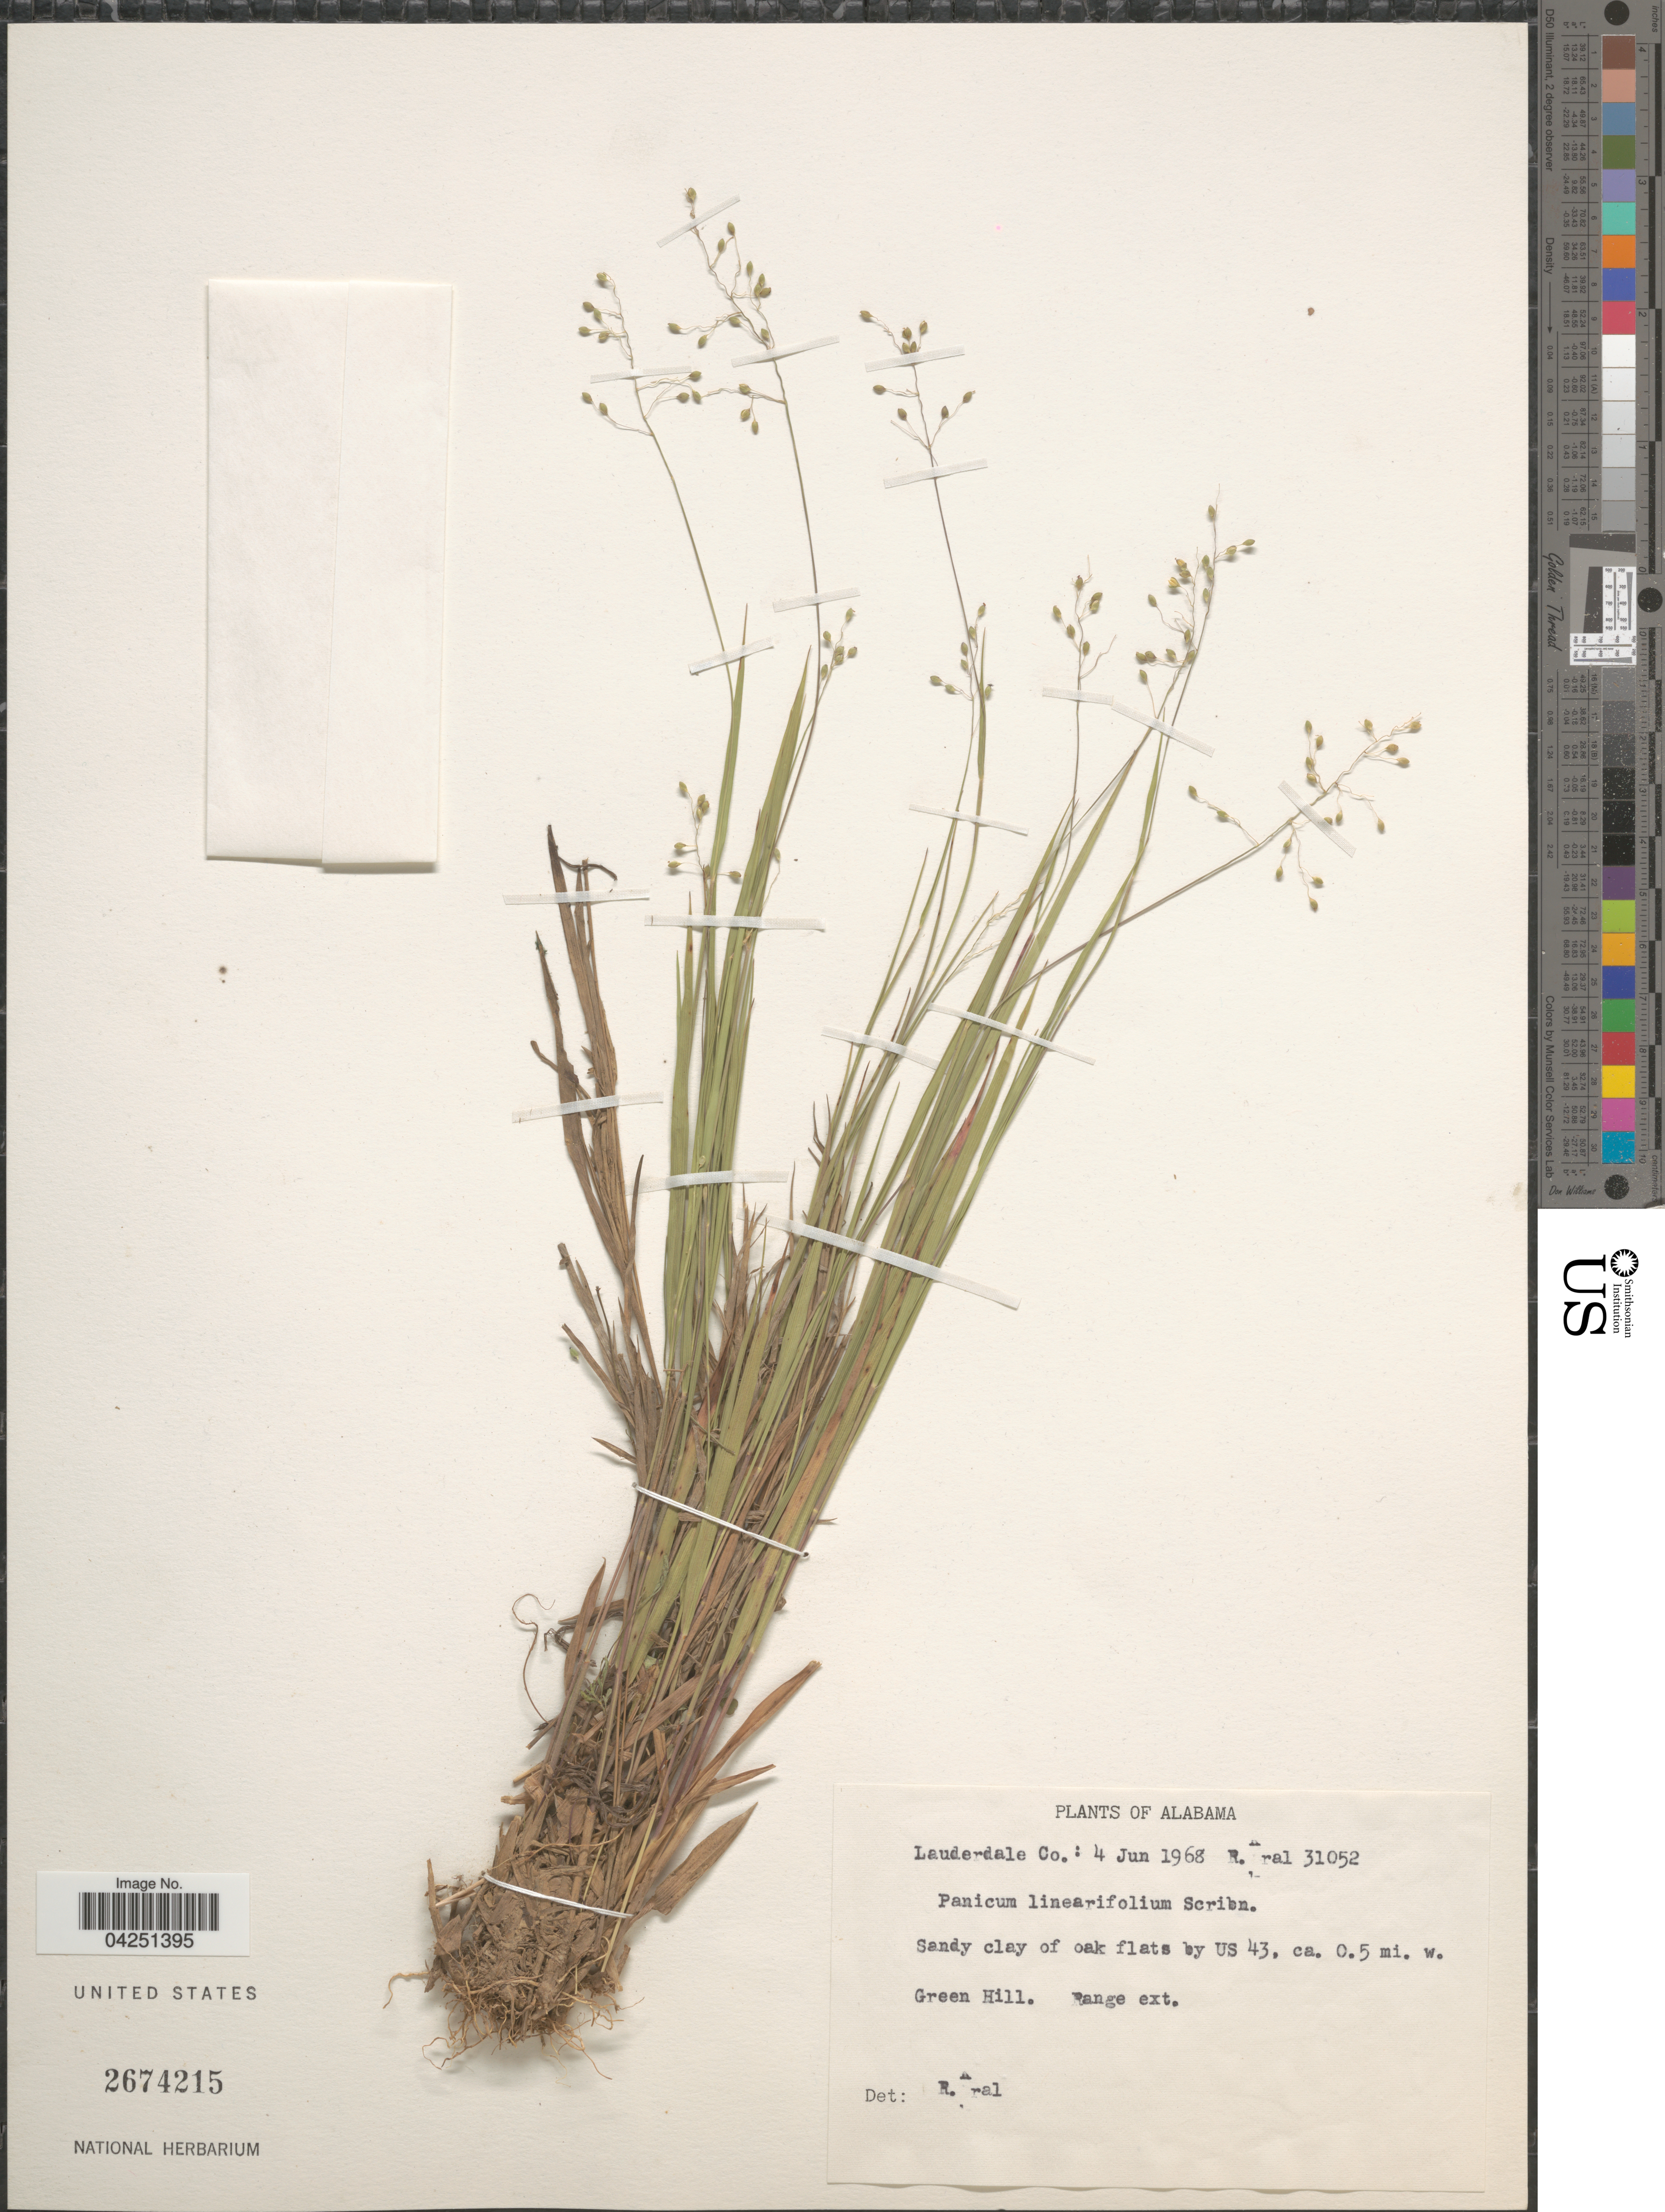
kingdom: Plantae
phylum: Tracheophyta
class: Liliopsida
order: Poales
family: Poaceae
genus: Dichanthelium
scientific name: Dichanthelium acuminatum var. acuminatum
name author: (Sw.) Gould & C.A. Clark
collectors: R. Kral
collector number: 31052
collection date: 1968-06-04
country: United States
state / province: Alabama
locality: Lauderdale Co.: Sandy clay of oak flats by US 43, ca. 0.5 mi. w. Green Hill.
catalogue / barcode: US 2674215